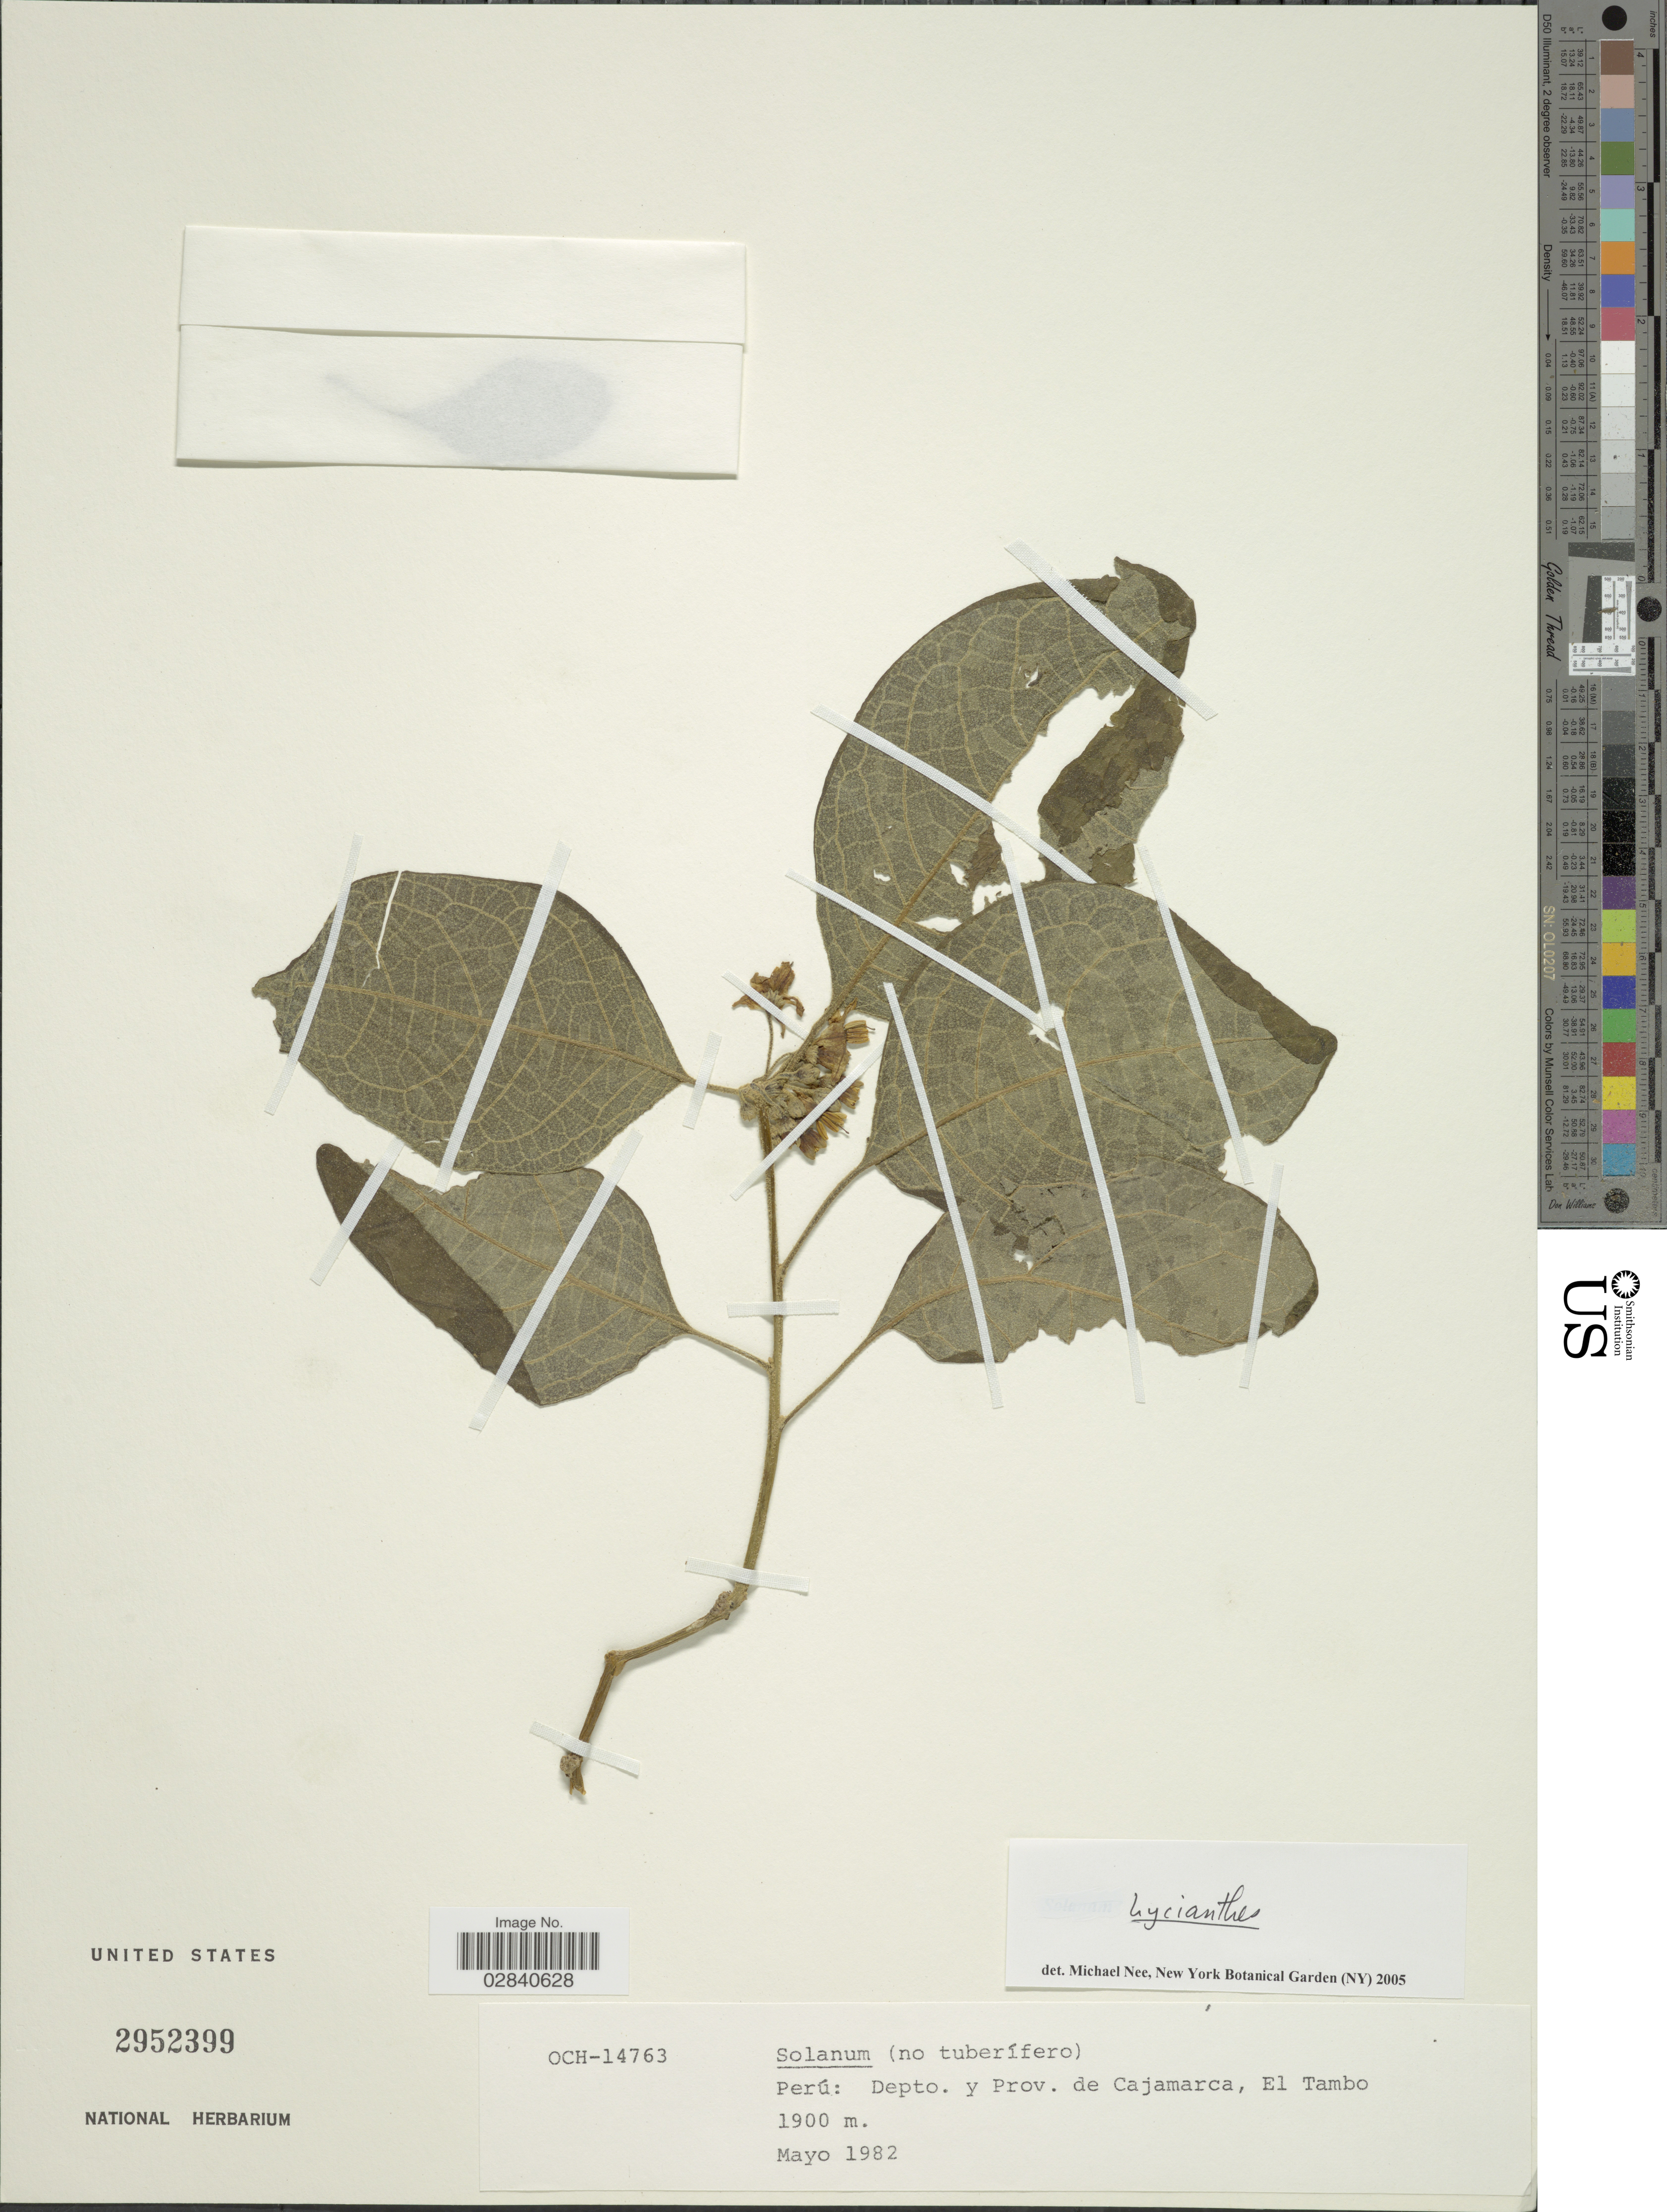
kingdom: Plantae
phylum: Tracheophyta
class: Magnoliopsida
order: Solanales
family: Solanaceae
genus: Lycianthes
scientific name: Lycianthes sp.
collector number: OCH-14763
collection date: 1982-05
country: Peru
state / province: Cajamarca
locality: Depto. y Prov. de Cajamarca, El Tambo.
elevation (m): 1900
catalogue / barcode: US 2952399